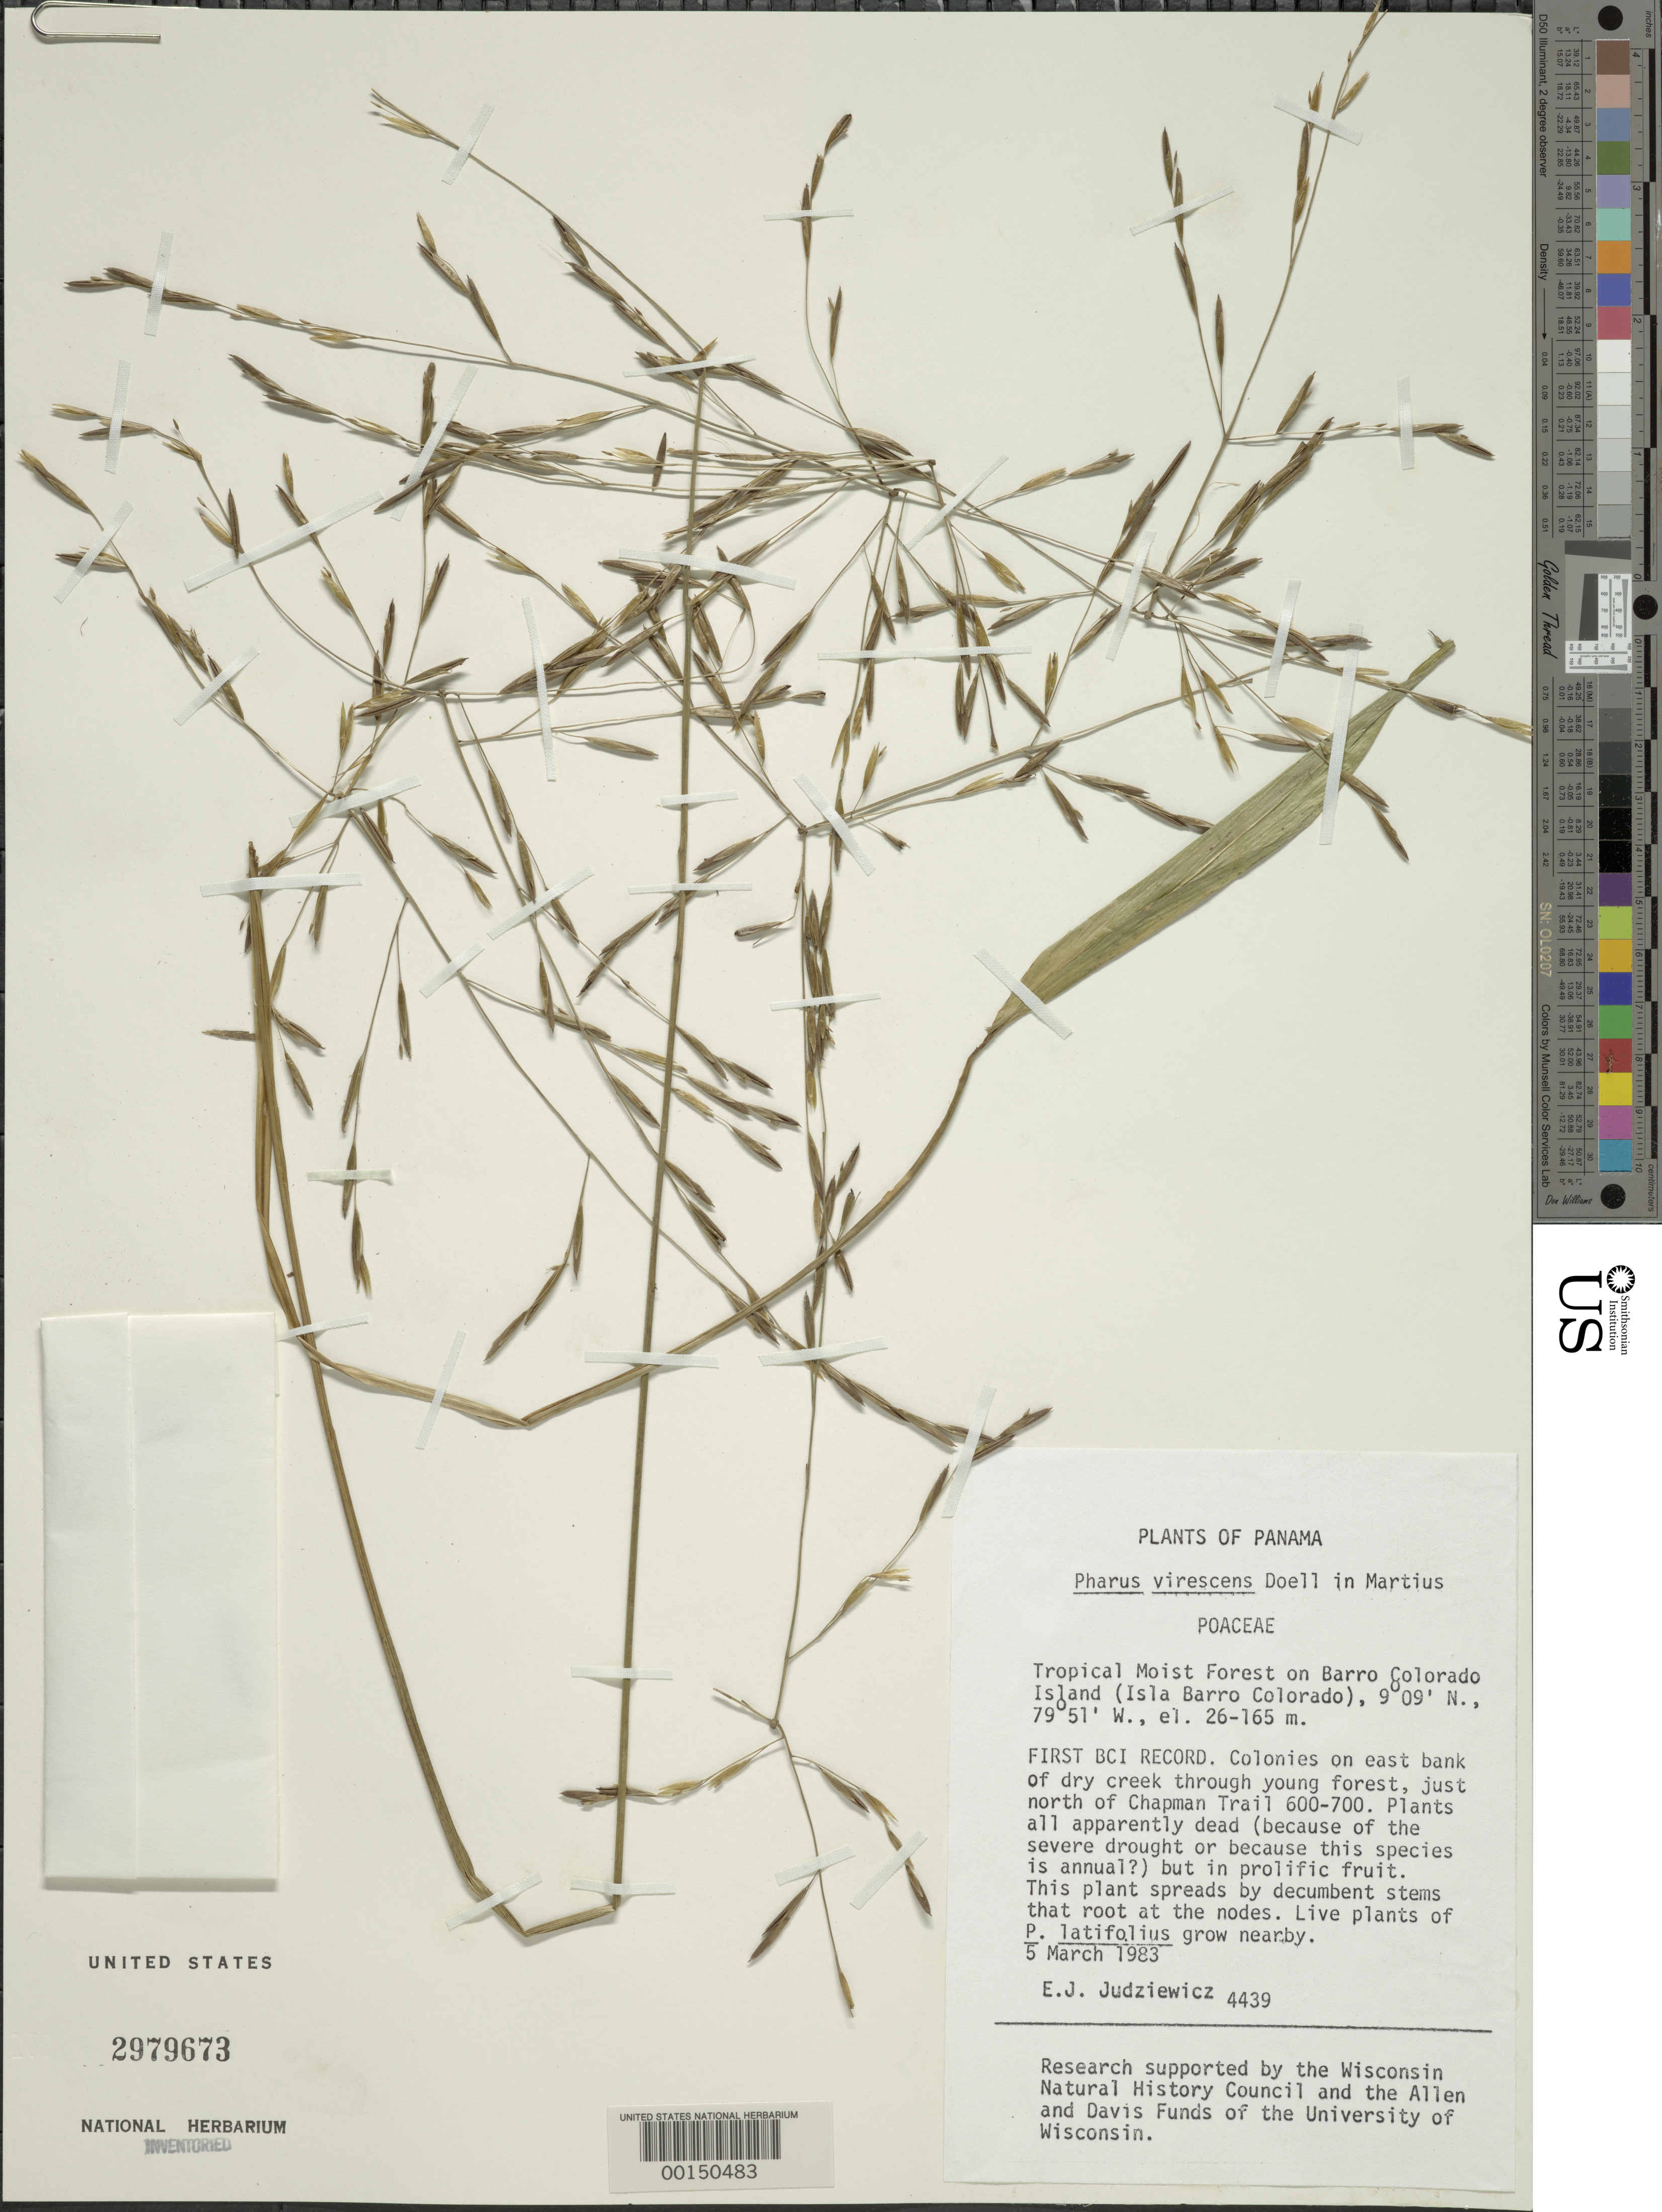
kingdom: Plantae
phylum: Tracheophyta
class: Liliopsida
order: Poales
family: Poaceae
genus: Pharus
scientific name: Pharus virescens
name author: Döll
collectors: E. J. Judziewicz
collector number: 4439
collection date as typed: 05 Mar 1983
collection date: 1983-03-05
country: Panama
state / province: Panamá Oeste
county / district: Canal Zone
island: Barro Colorado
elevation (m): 26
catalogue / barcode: US 2979673